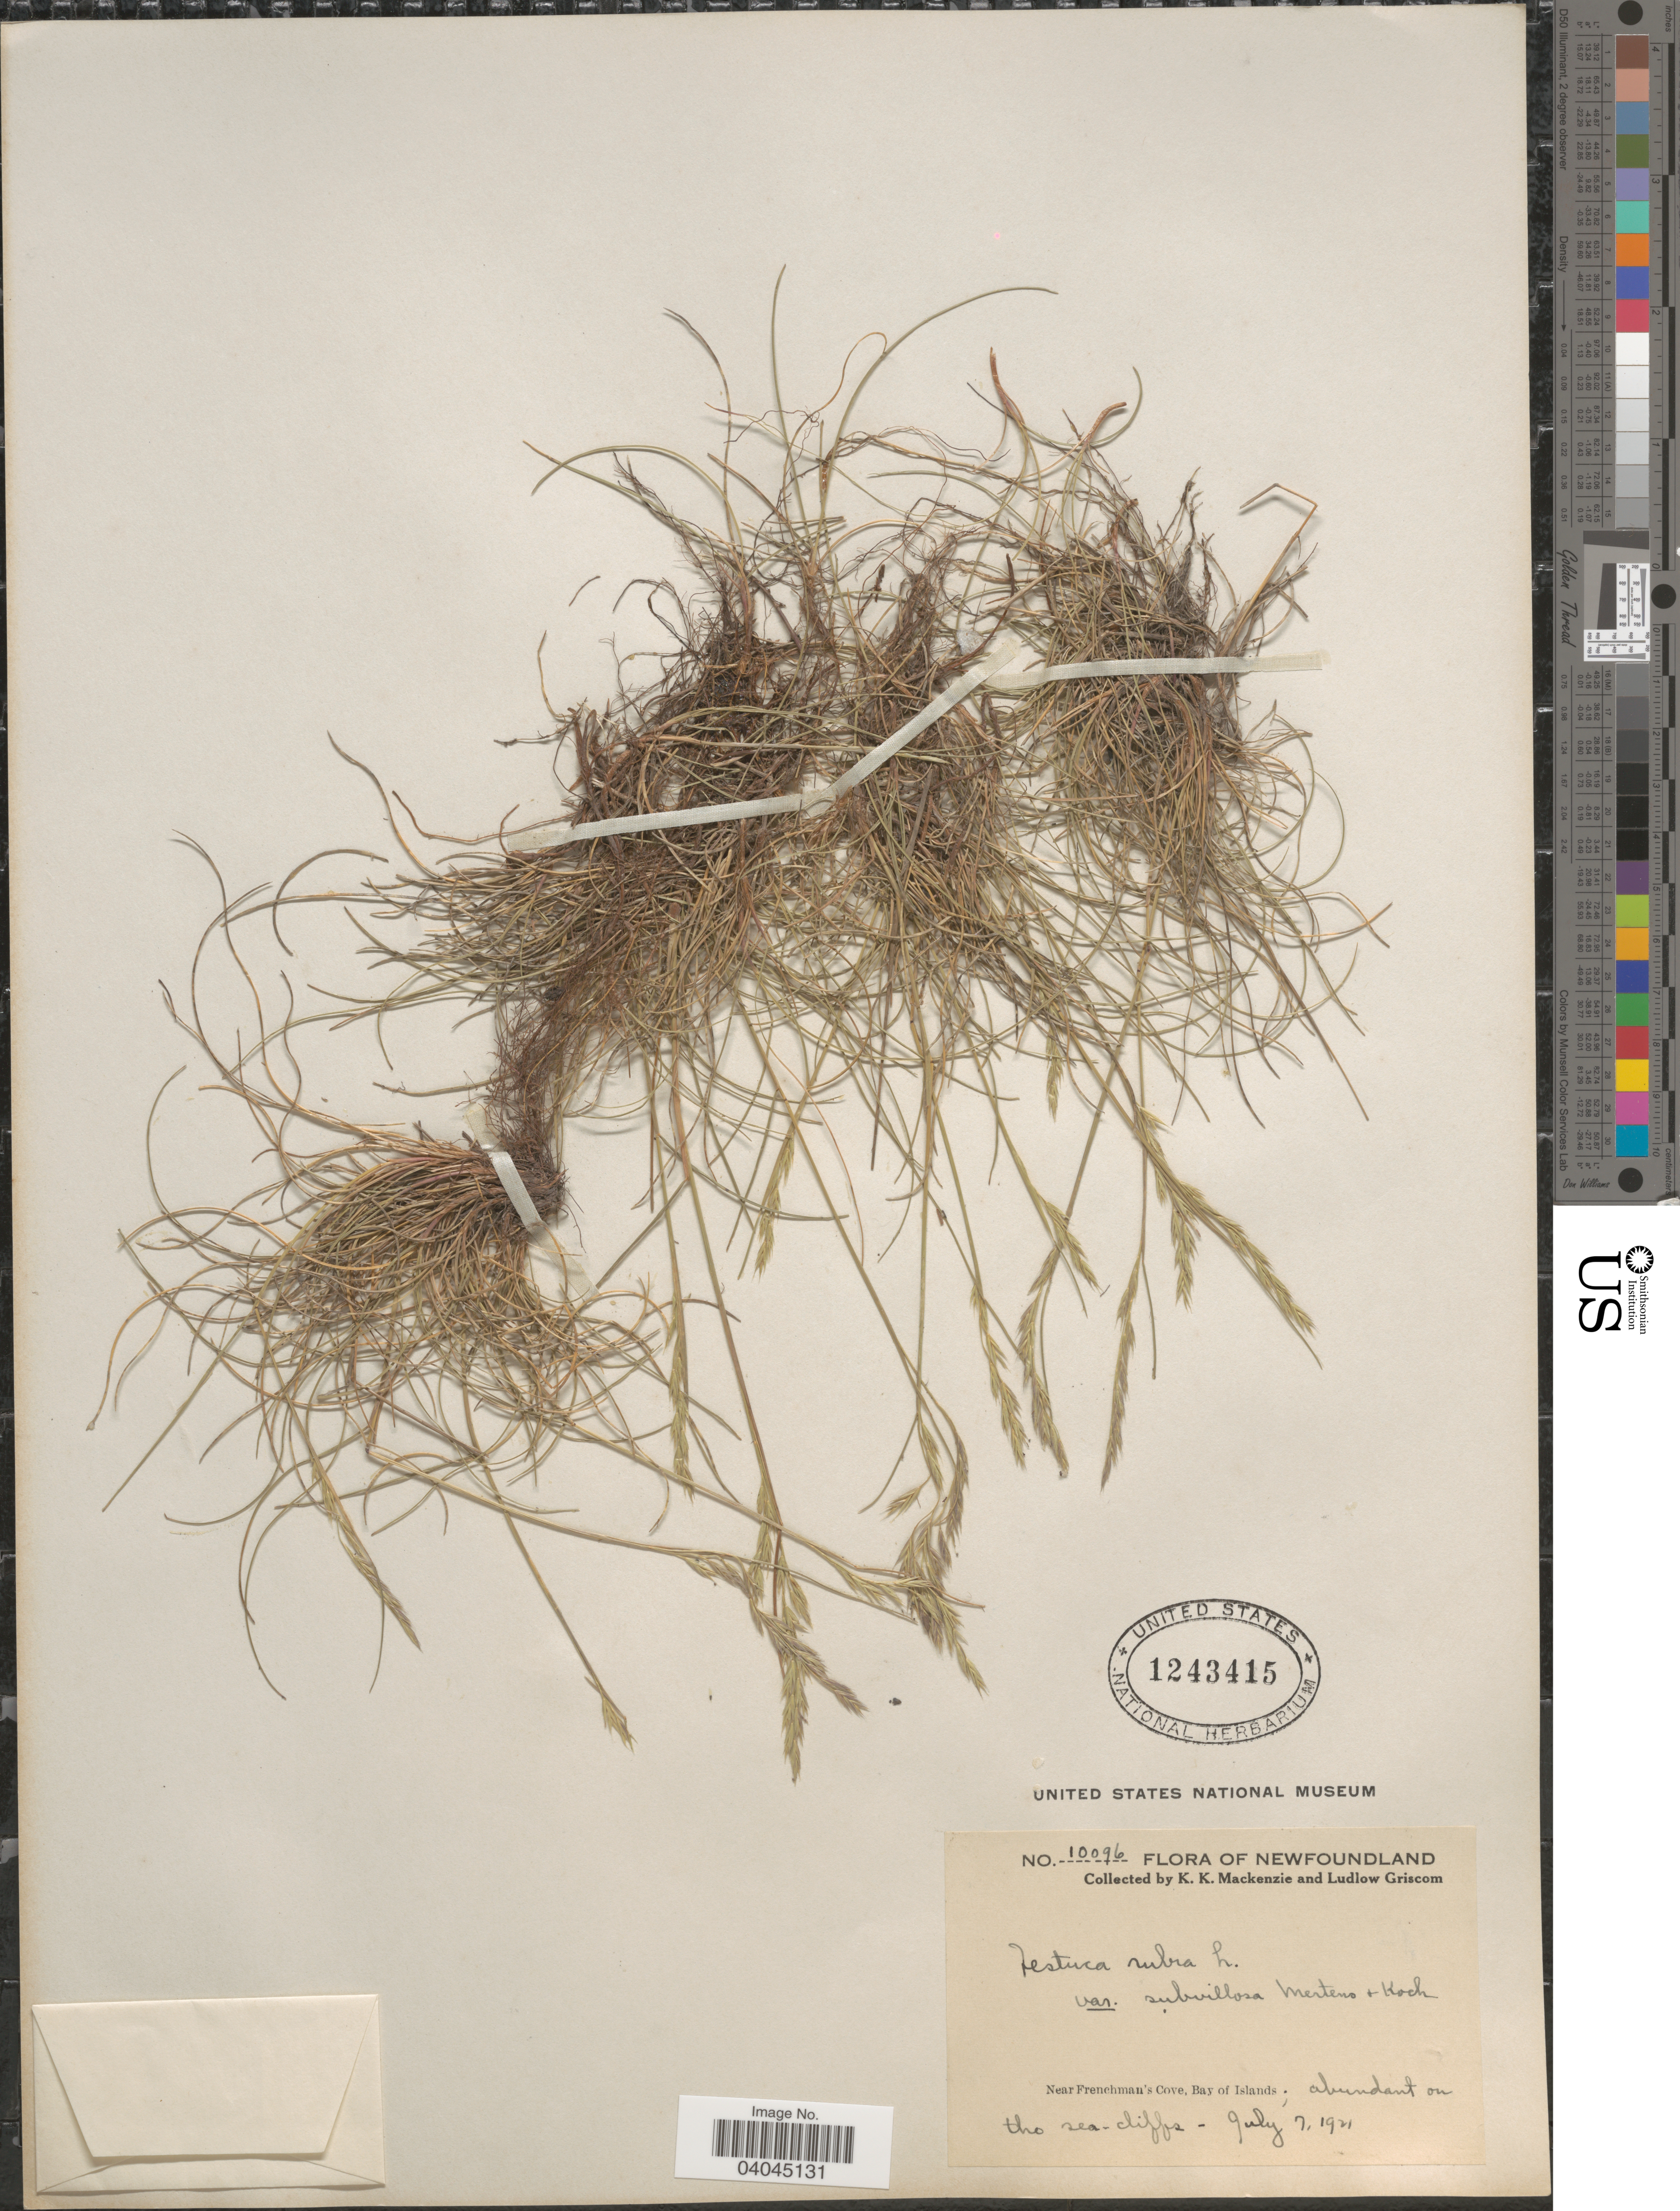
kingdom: Plantae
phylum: Tracheophyta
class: Liliopsida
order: Poales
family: Poaceae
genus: Festuca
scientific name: Festuca rubra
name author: L.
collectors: K. K. Mackenzie & L. Griscom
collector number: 10096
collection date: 1921-07-07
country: Canada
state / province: Newfoundland and Labrador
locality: Near Frenchman's Cove, Bay of Islands.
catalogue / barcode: US 1243415